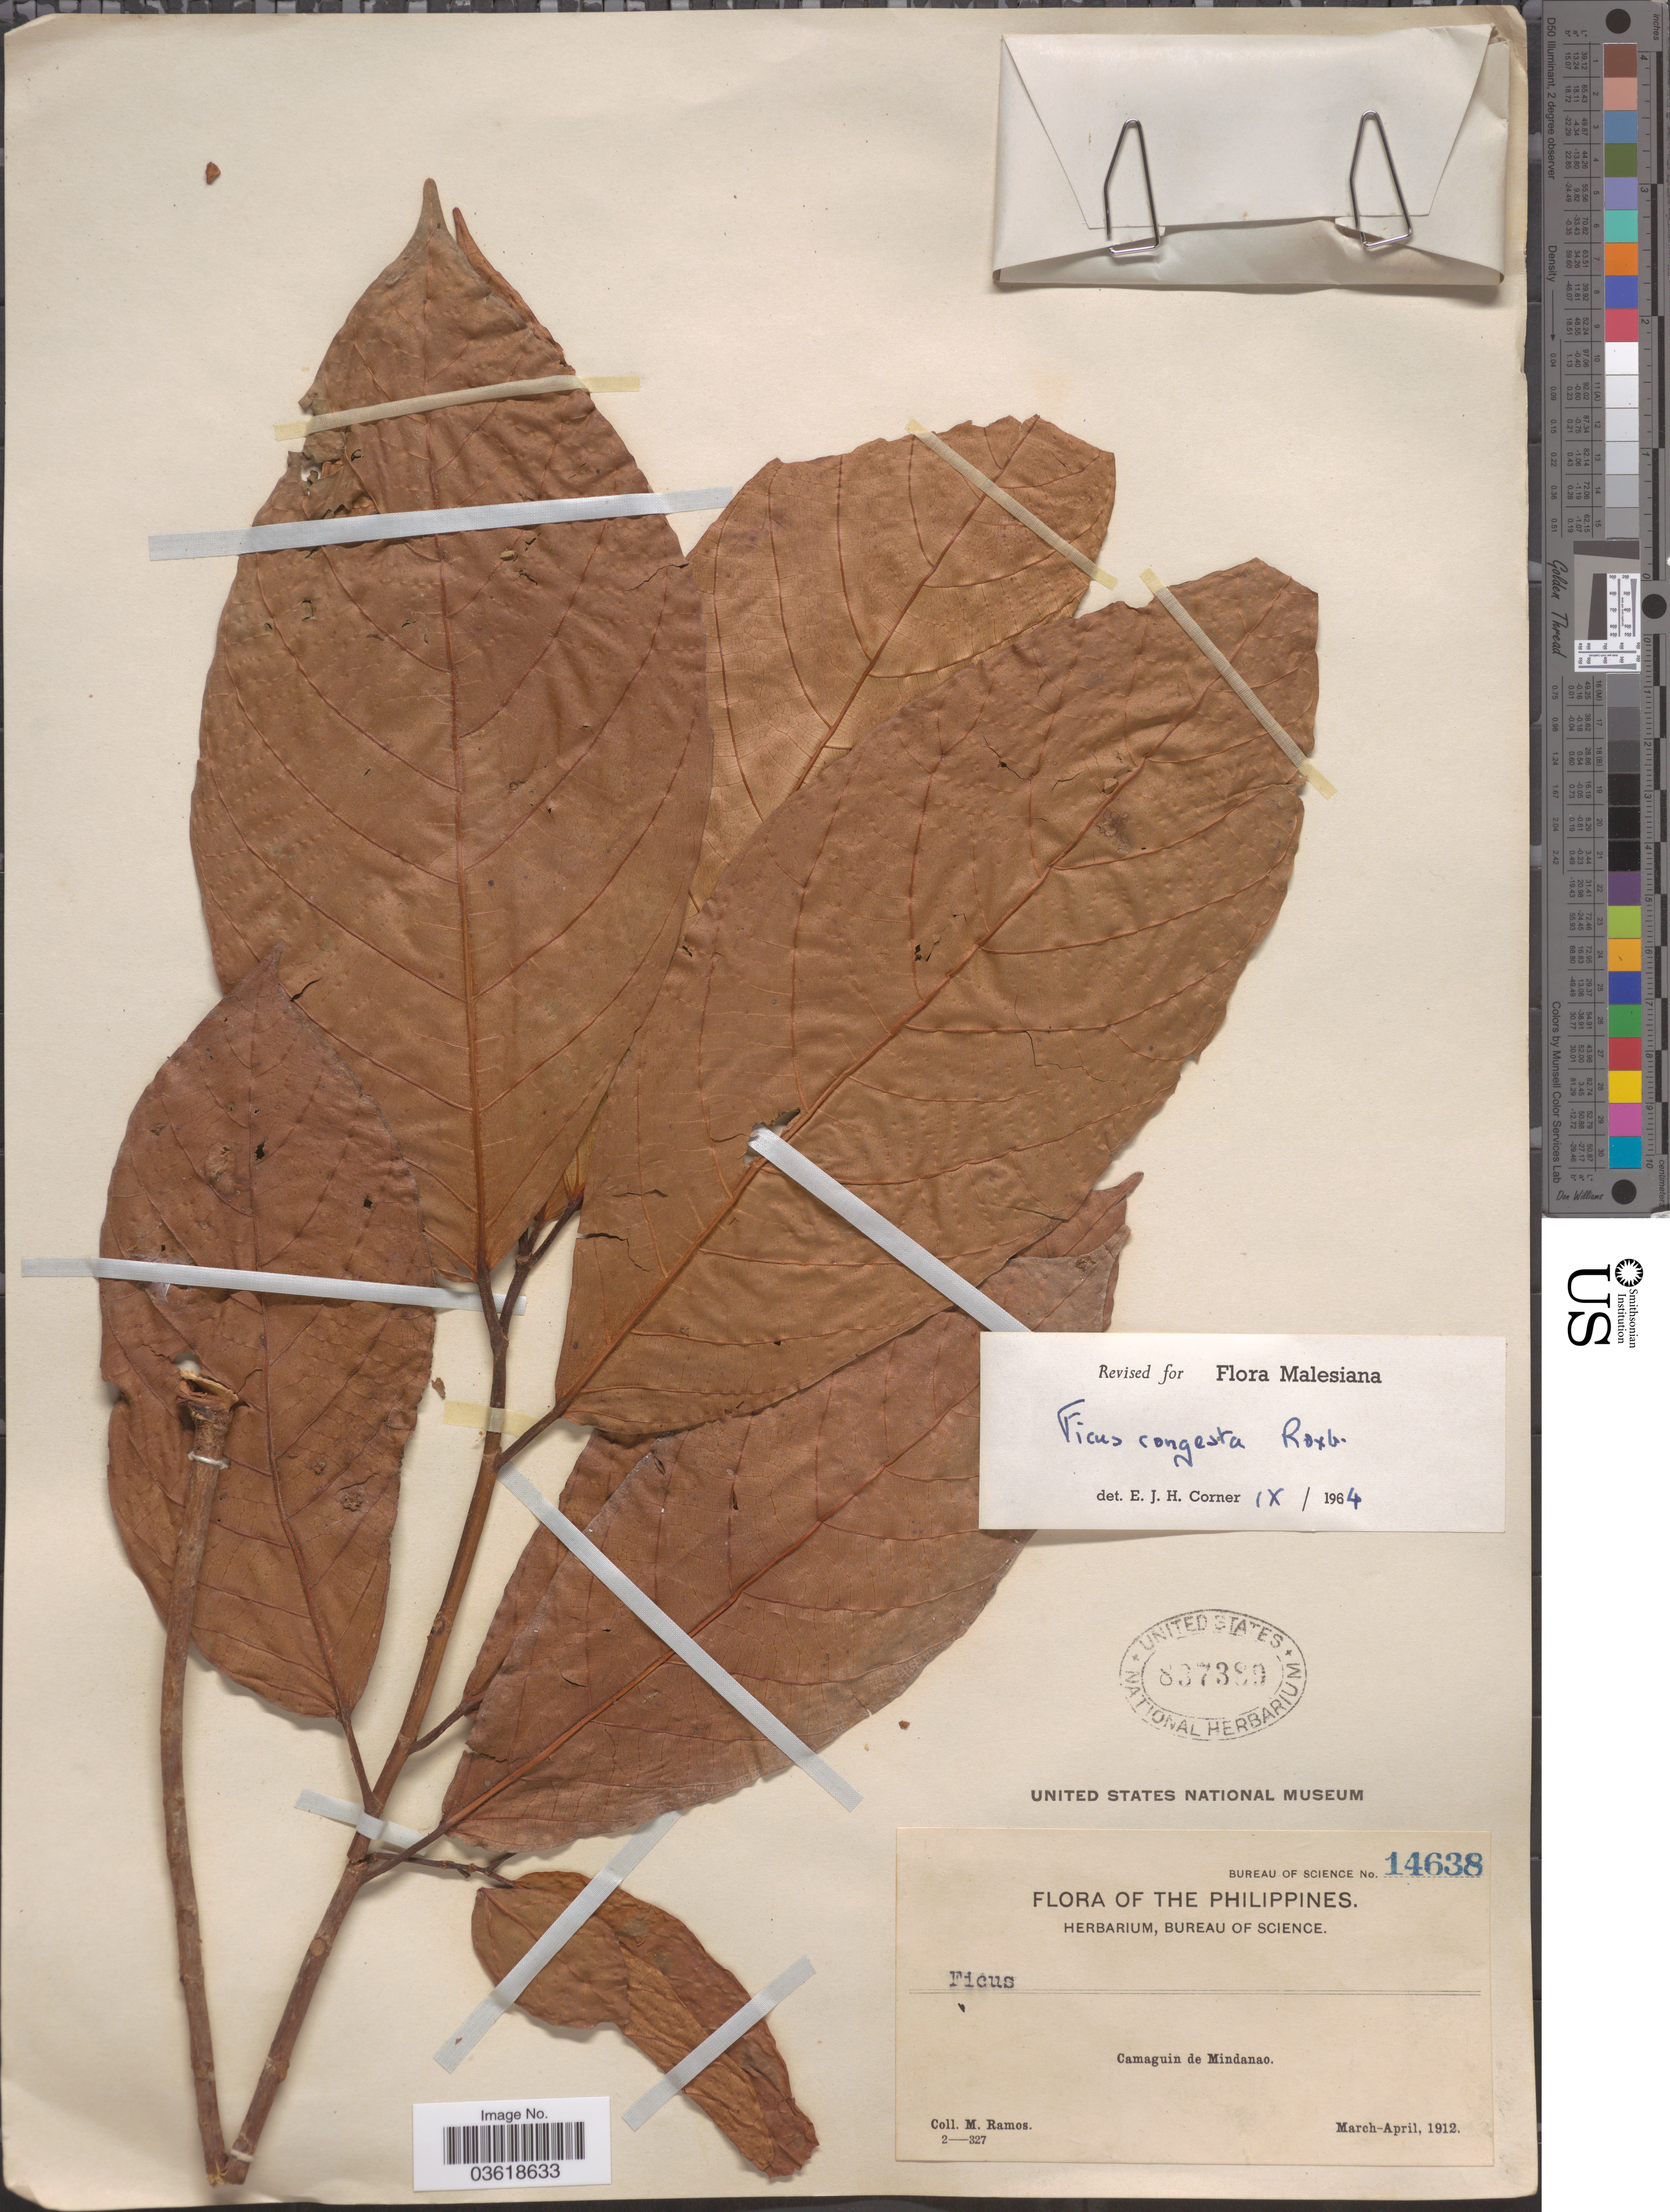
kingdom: Plantae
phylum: Tracheophyta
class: Magnoliopsida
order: Rosales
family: Moraceae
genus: Ficus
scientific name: Ficus congesta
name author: Roxb.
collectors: M. Ramos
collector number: Bureau of Science 14638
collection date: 1912-03/1912-04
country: Philippines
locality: Camaguin de Mindanao.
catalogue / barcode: US 837389